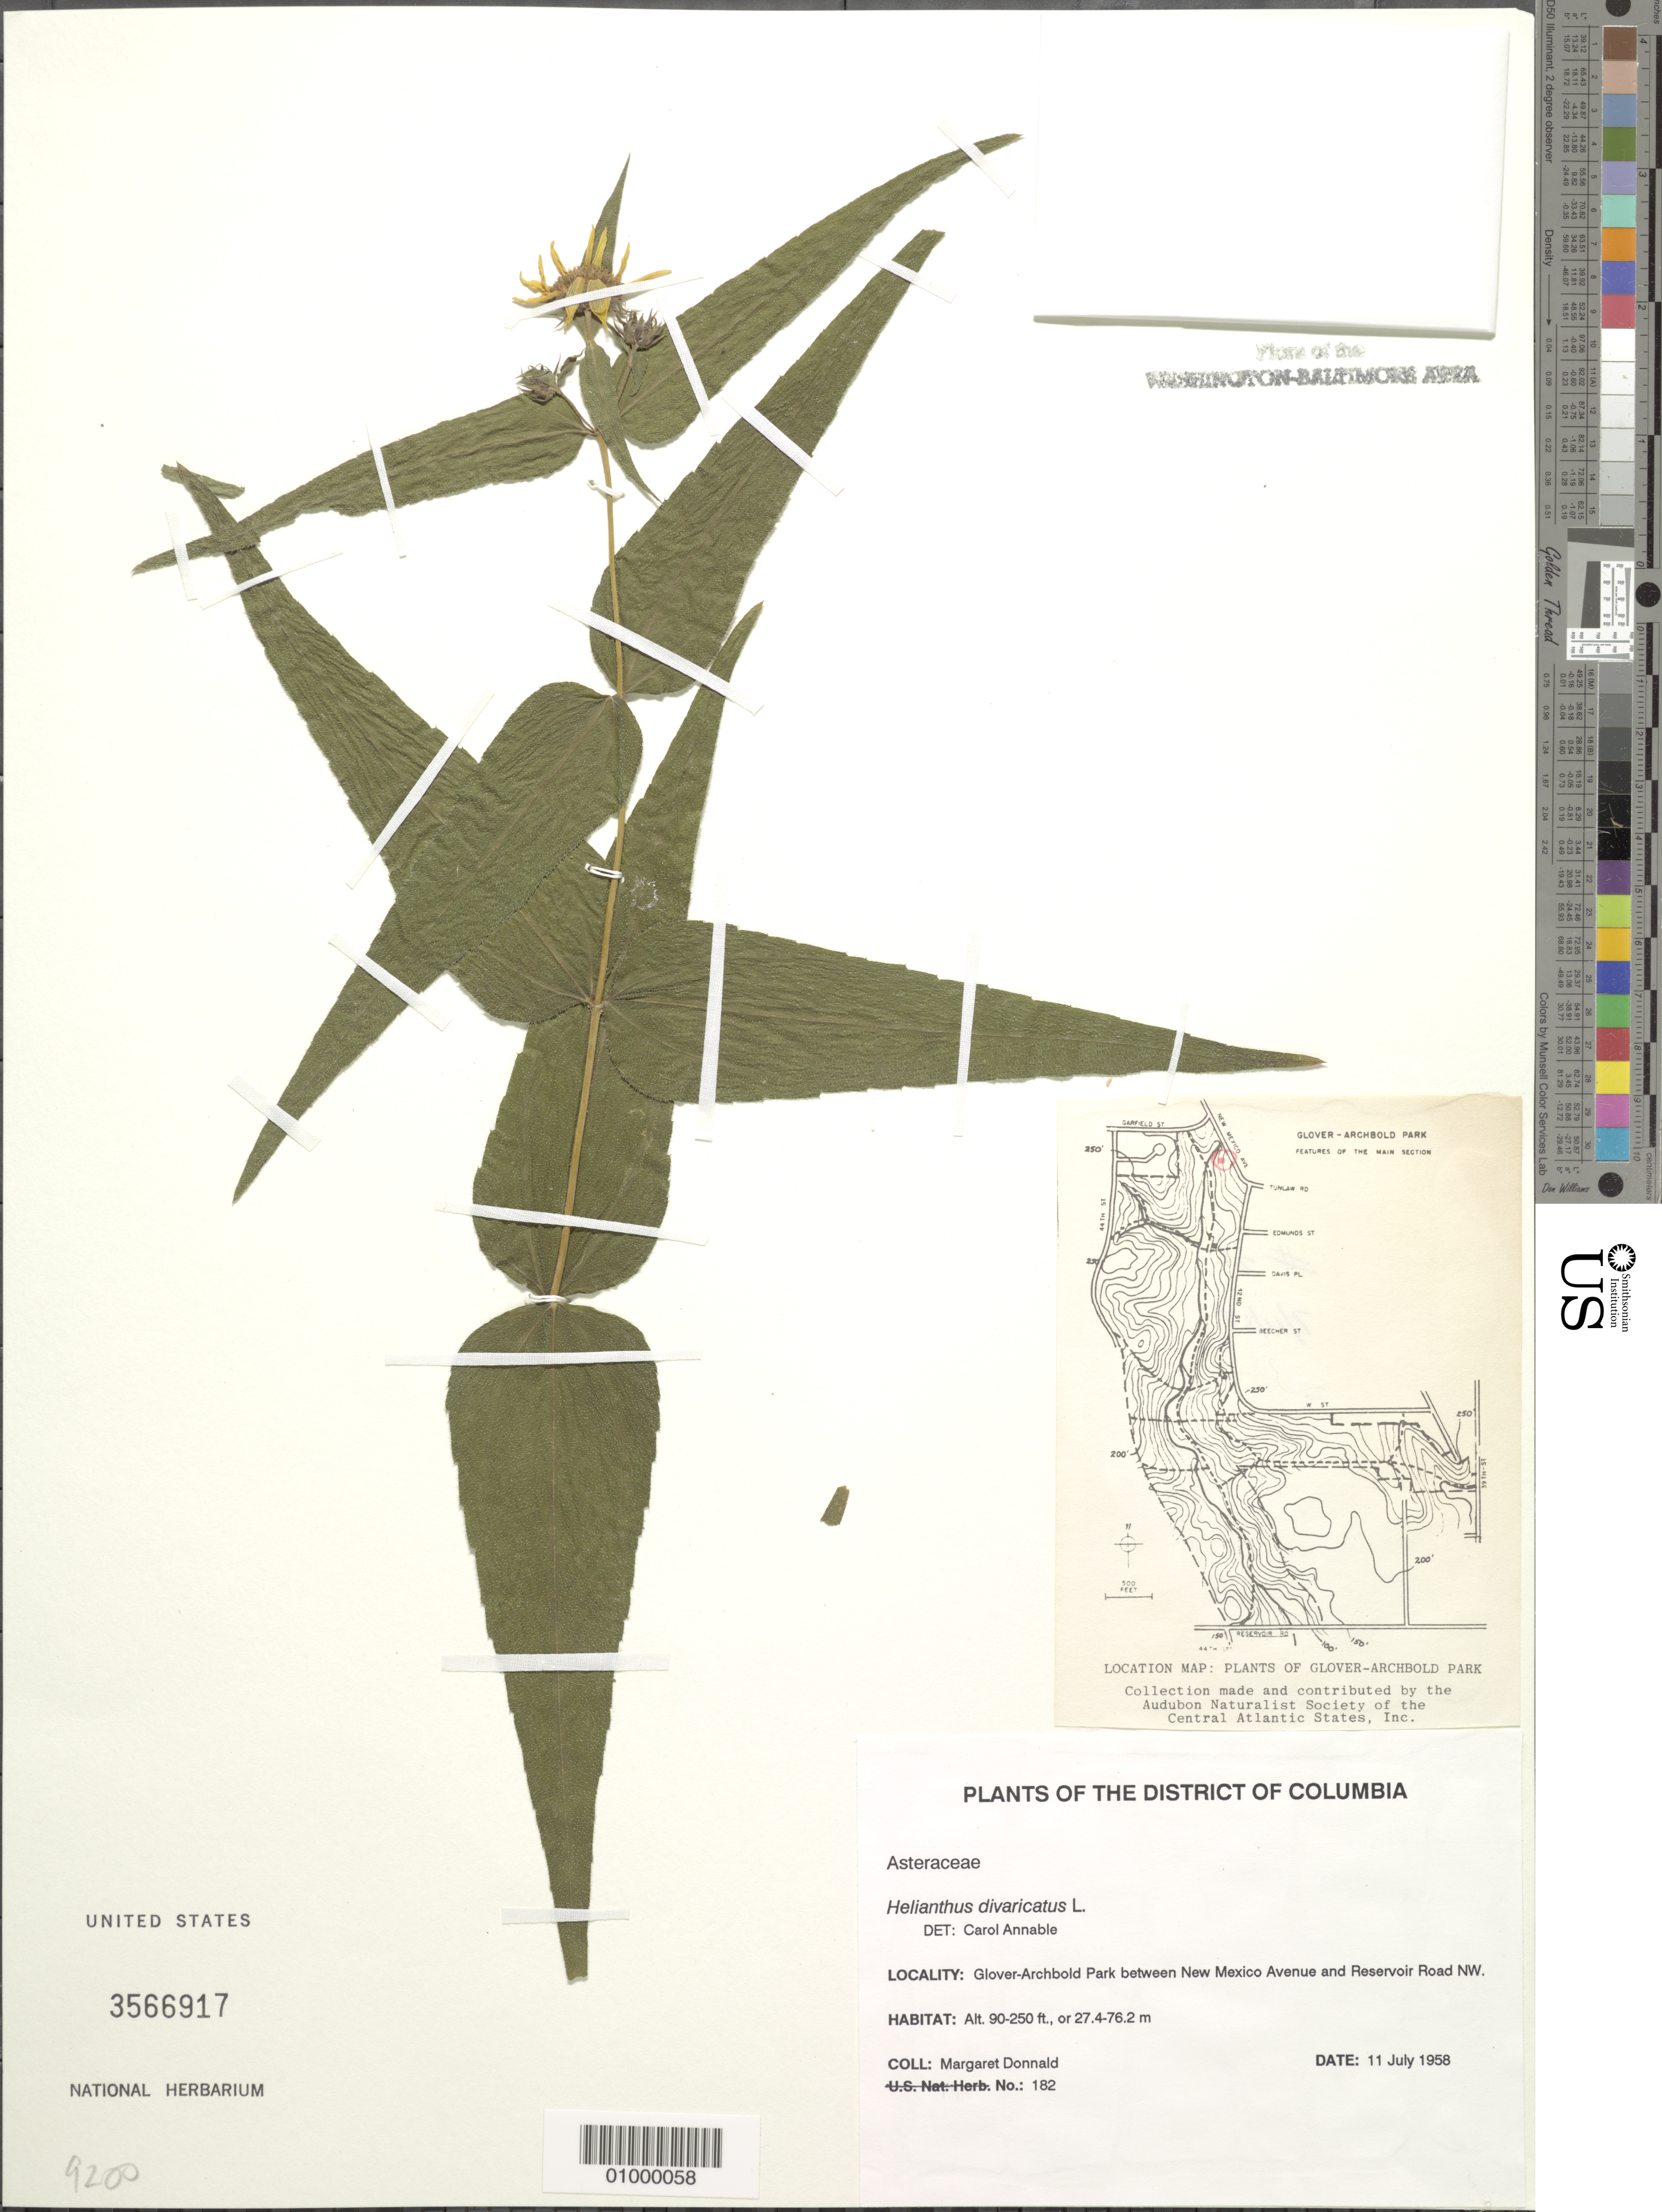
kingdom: Plantae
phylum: Tracheophyta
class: Magnoliopsida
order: Asterales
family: Asteraceae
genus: Helianthus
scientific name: Helianthus divaricatus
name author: L.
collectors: M. Donnald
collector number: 182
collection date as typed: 11 July 1958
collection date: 1958-07-11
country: United States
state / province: District of Columbia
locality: Glover-Archbold Park between New Mexico Avenue and Reservoir Road NW.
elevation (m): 27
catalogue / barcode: US 3566917